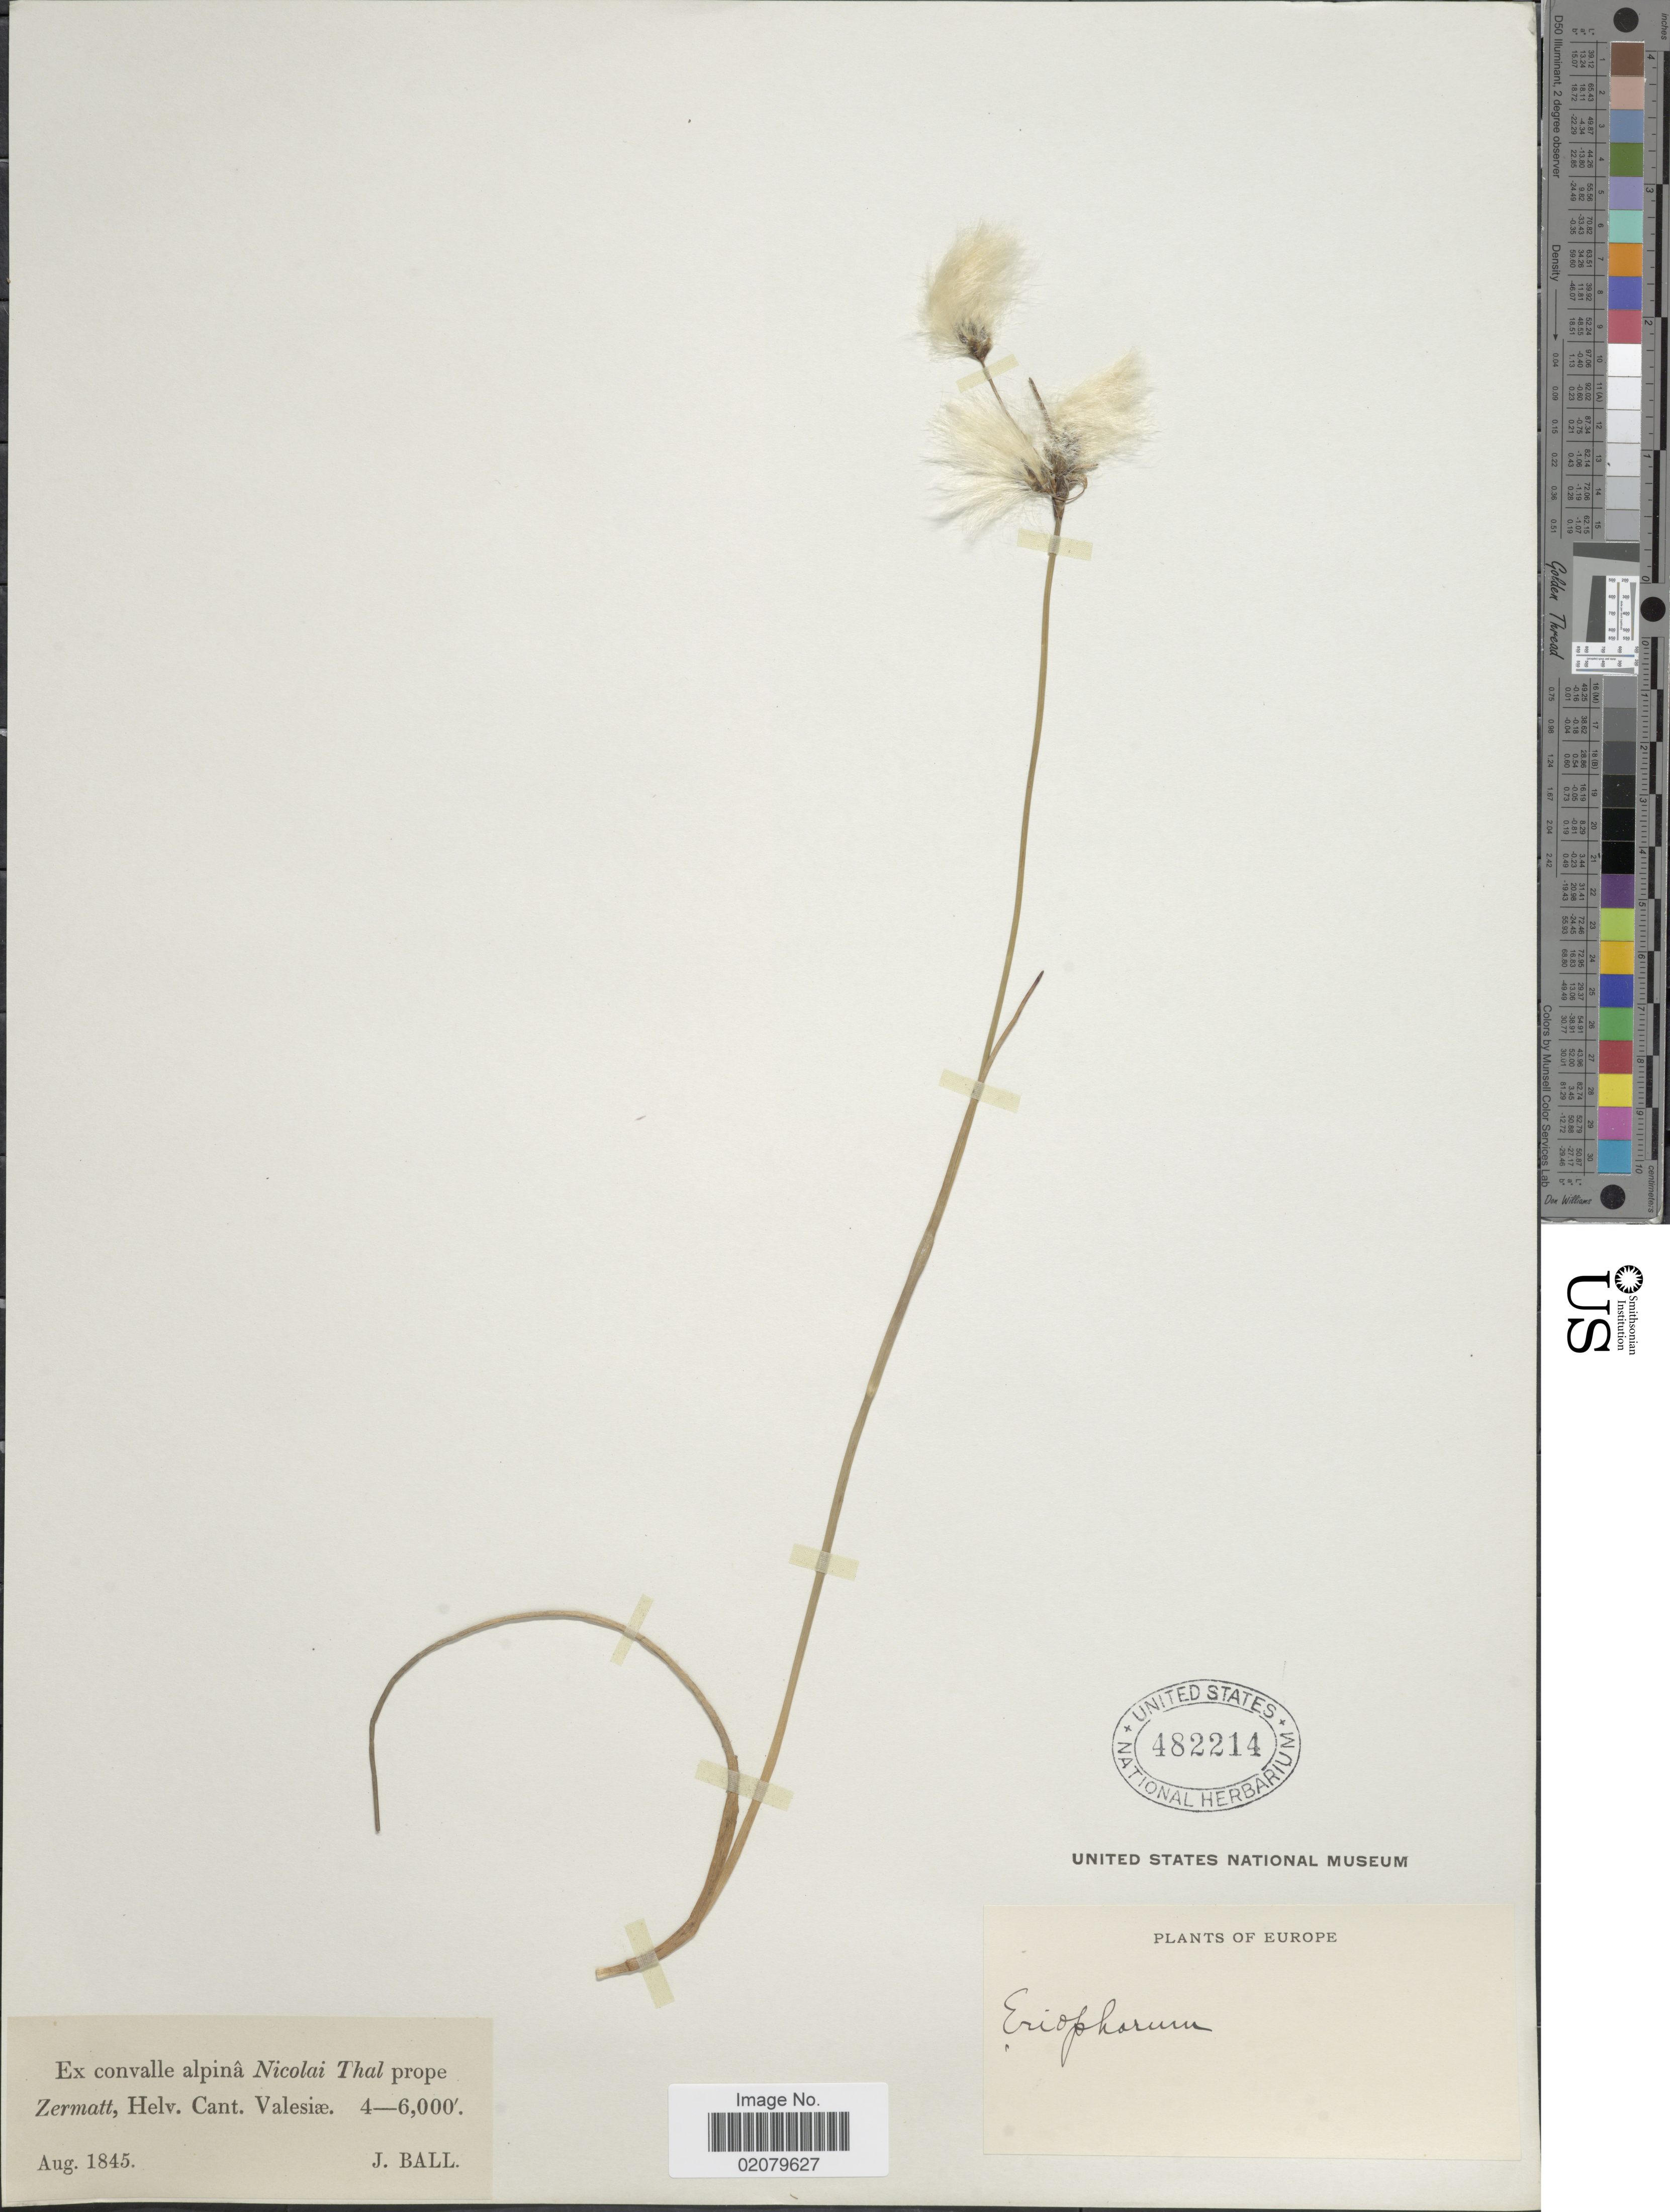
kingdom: Plantae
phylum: Tracheophyta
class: Liliopsida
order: Poales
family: Cyperaceae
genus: Eriophorum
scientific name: Eriophorum sp.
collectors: J. Ball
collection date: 1845-08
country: Switzerland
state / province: Valais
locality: Ex convalle alpina Nicolai Thal prope Zermatt, Helv. Cant. Valesiae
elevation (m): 1219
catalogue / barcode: US 482214